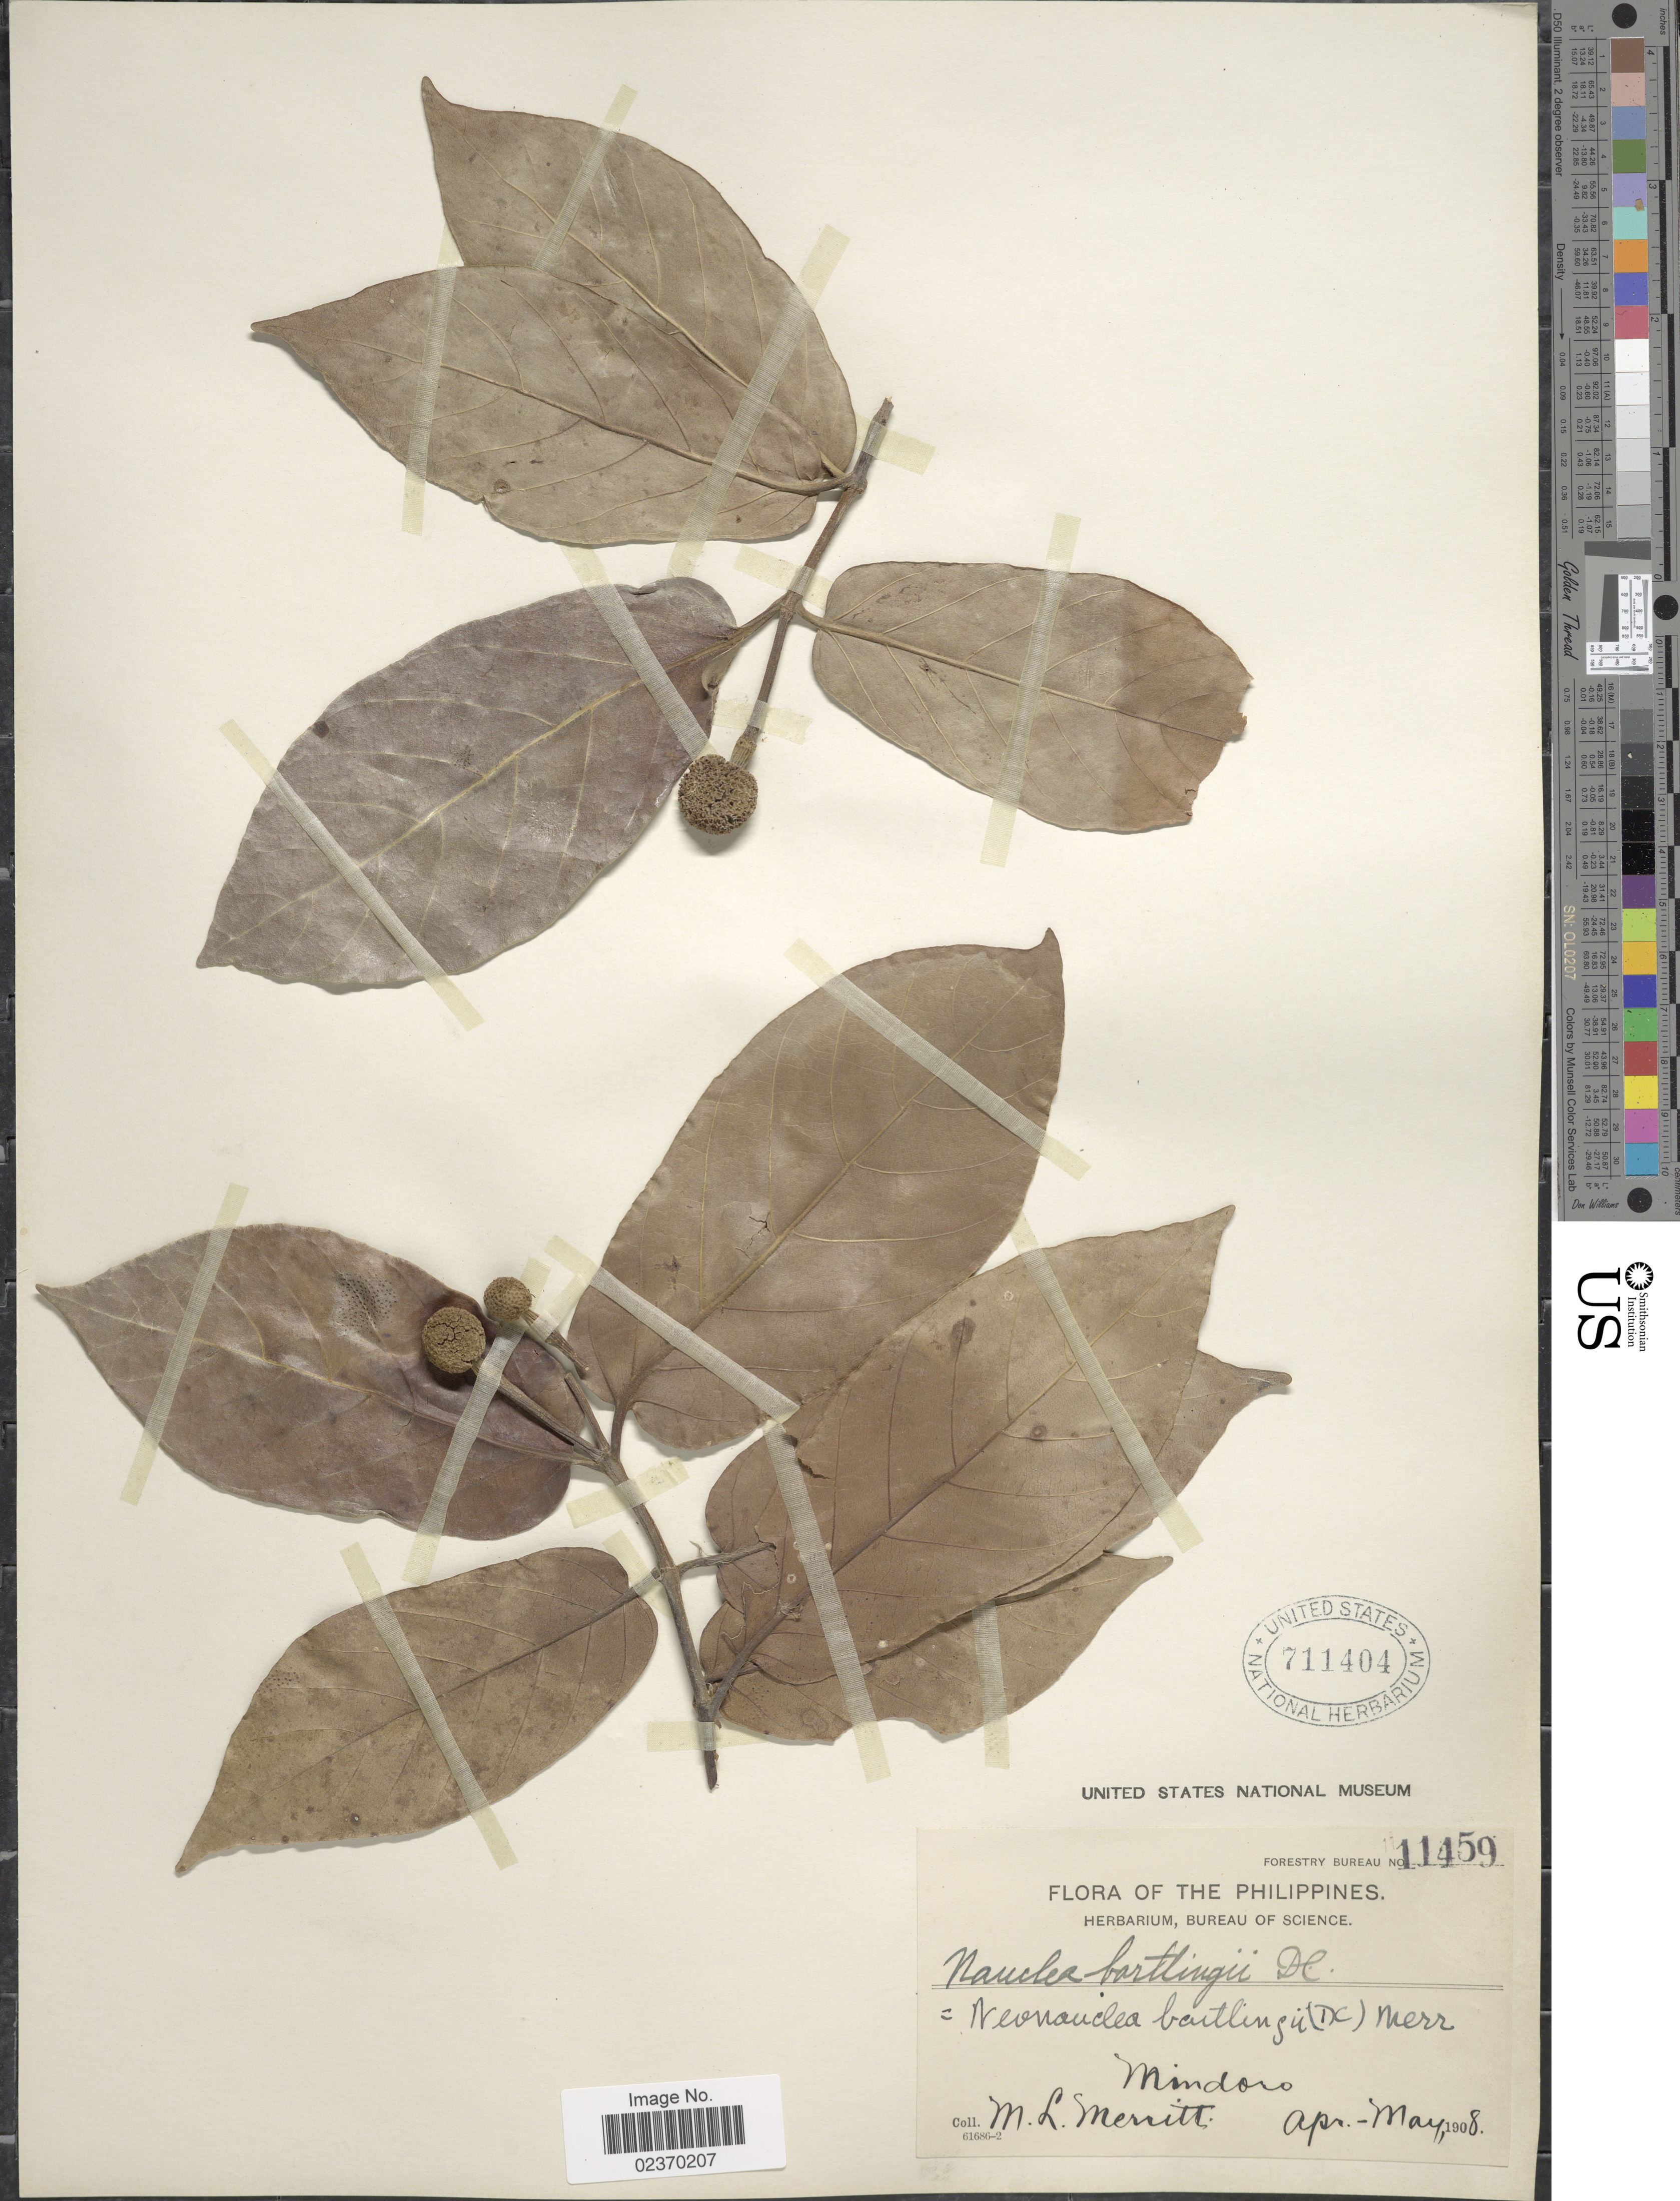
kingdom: Plantae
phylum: Tracheophyta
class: Magnoliopsida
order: Gentianales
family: Rubiaceae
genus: Neonauclea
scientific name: Neonauclea bartlingii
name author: (DC.) Merr.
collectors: M. L. Merritt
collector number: Forestry Bureau 11459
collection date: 1908-04/1908-05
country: Philippines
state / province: Mimaropa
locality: Mindoro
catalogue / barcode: US 711404